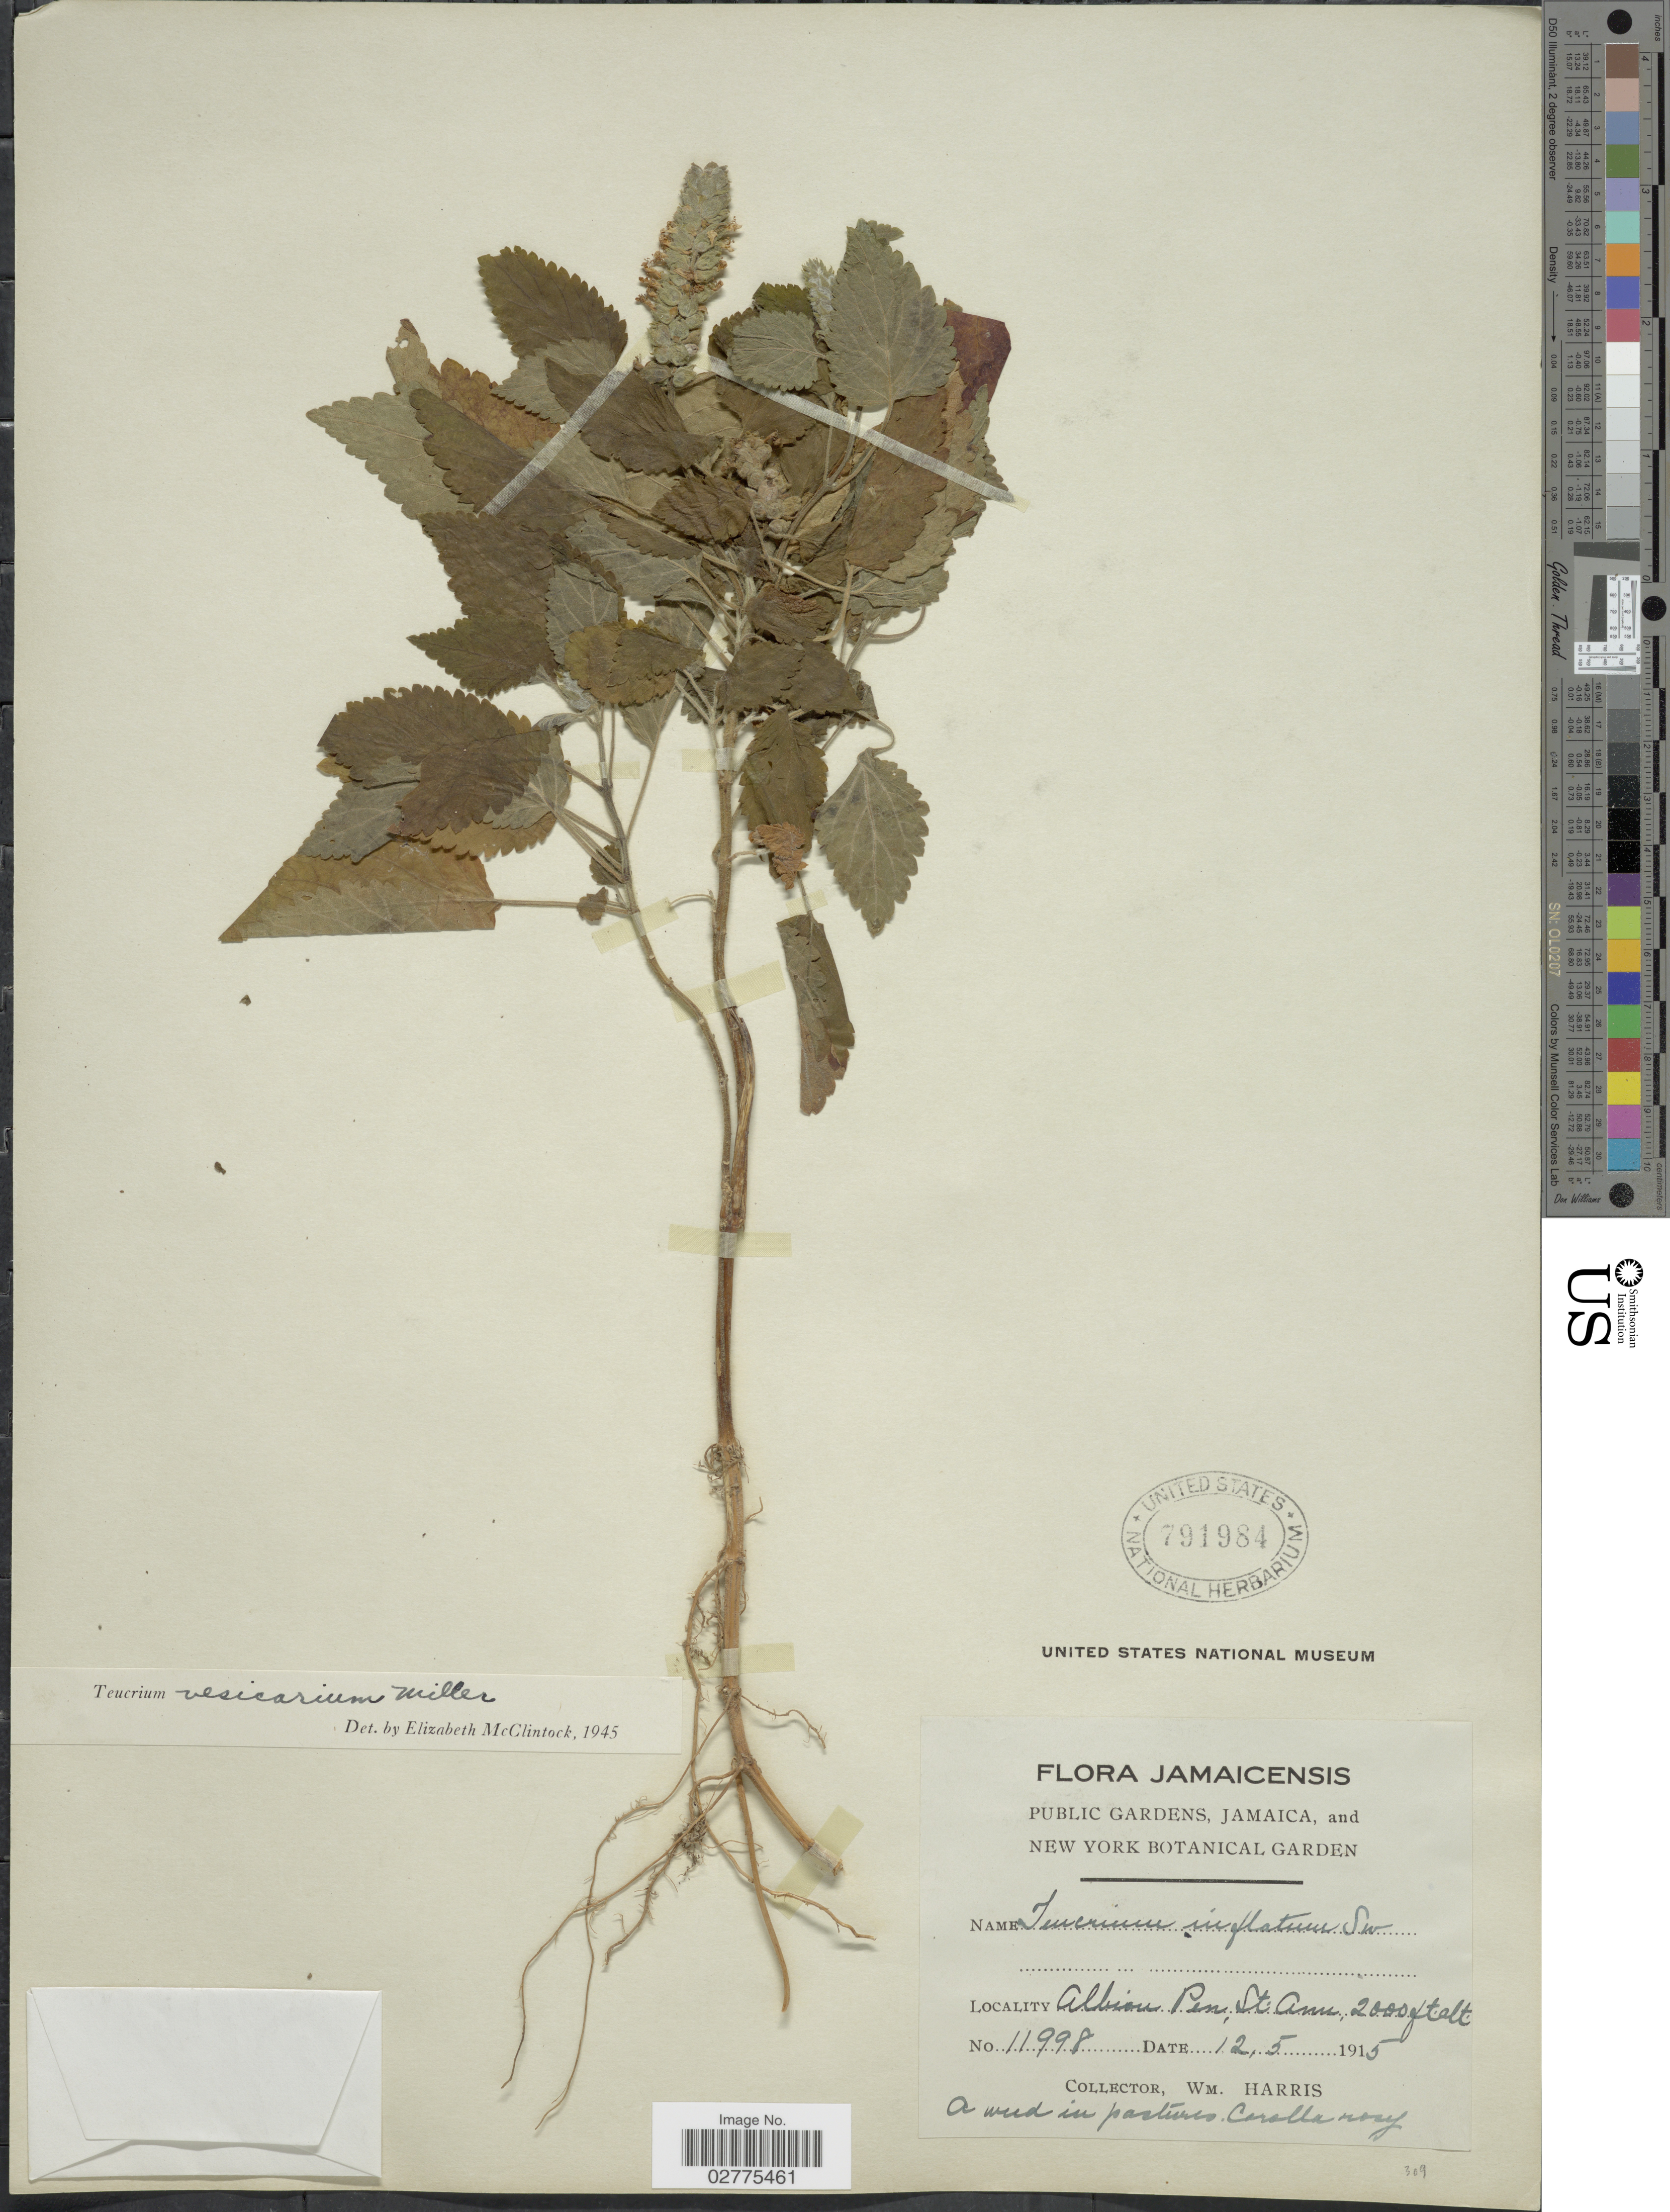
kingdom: Plantae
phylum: Tracheophyta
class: Magnoliopsida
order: Lamiales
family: Lamiaceae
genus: Teucrium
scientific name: Teucrium vesicarium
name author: Mill.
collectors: W. H. Harris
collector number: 11998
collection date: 1915-05-12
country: Jamaica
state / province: Saint Ann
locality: Albion Pen, St. Ann.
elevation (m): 610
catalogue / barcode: US 791984